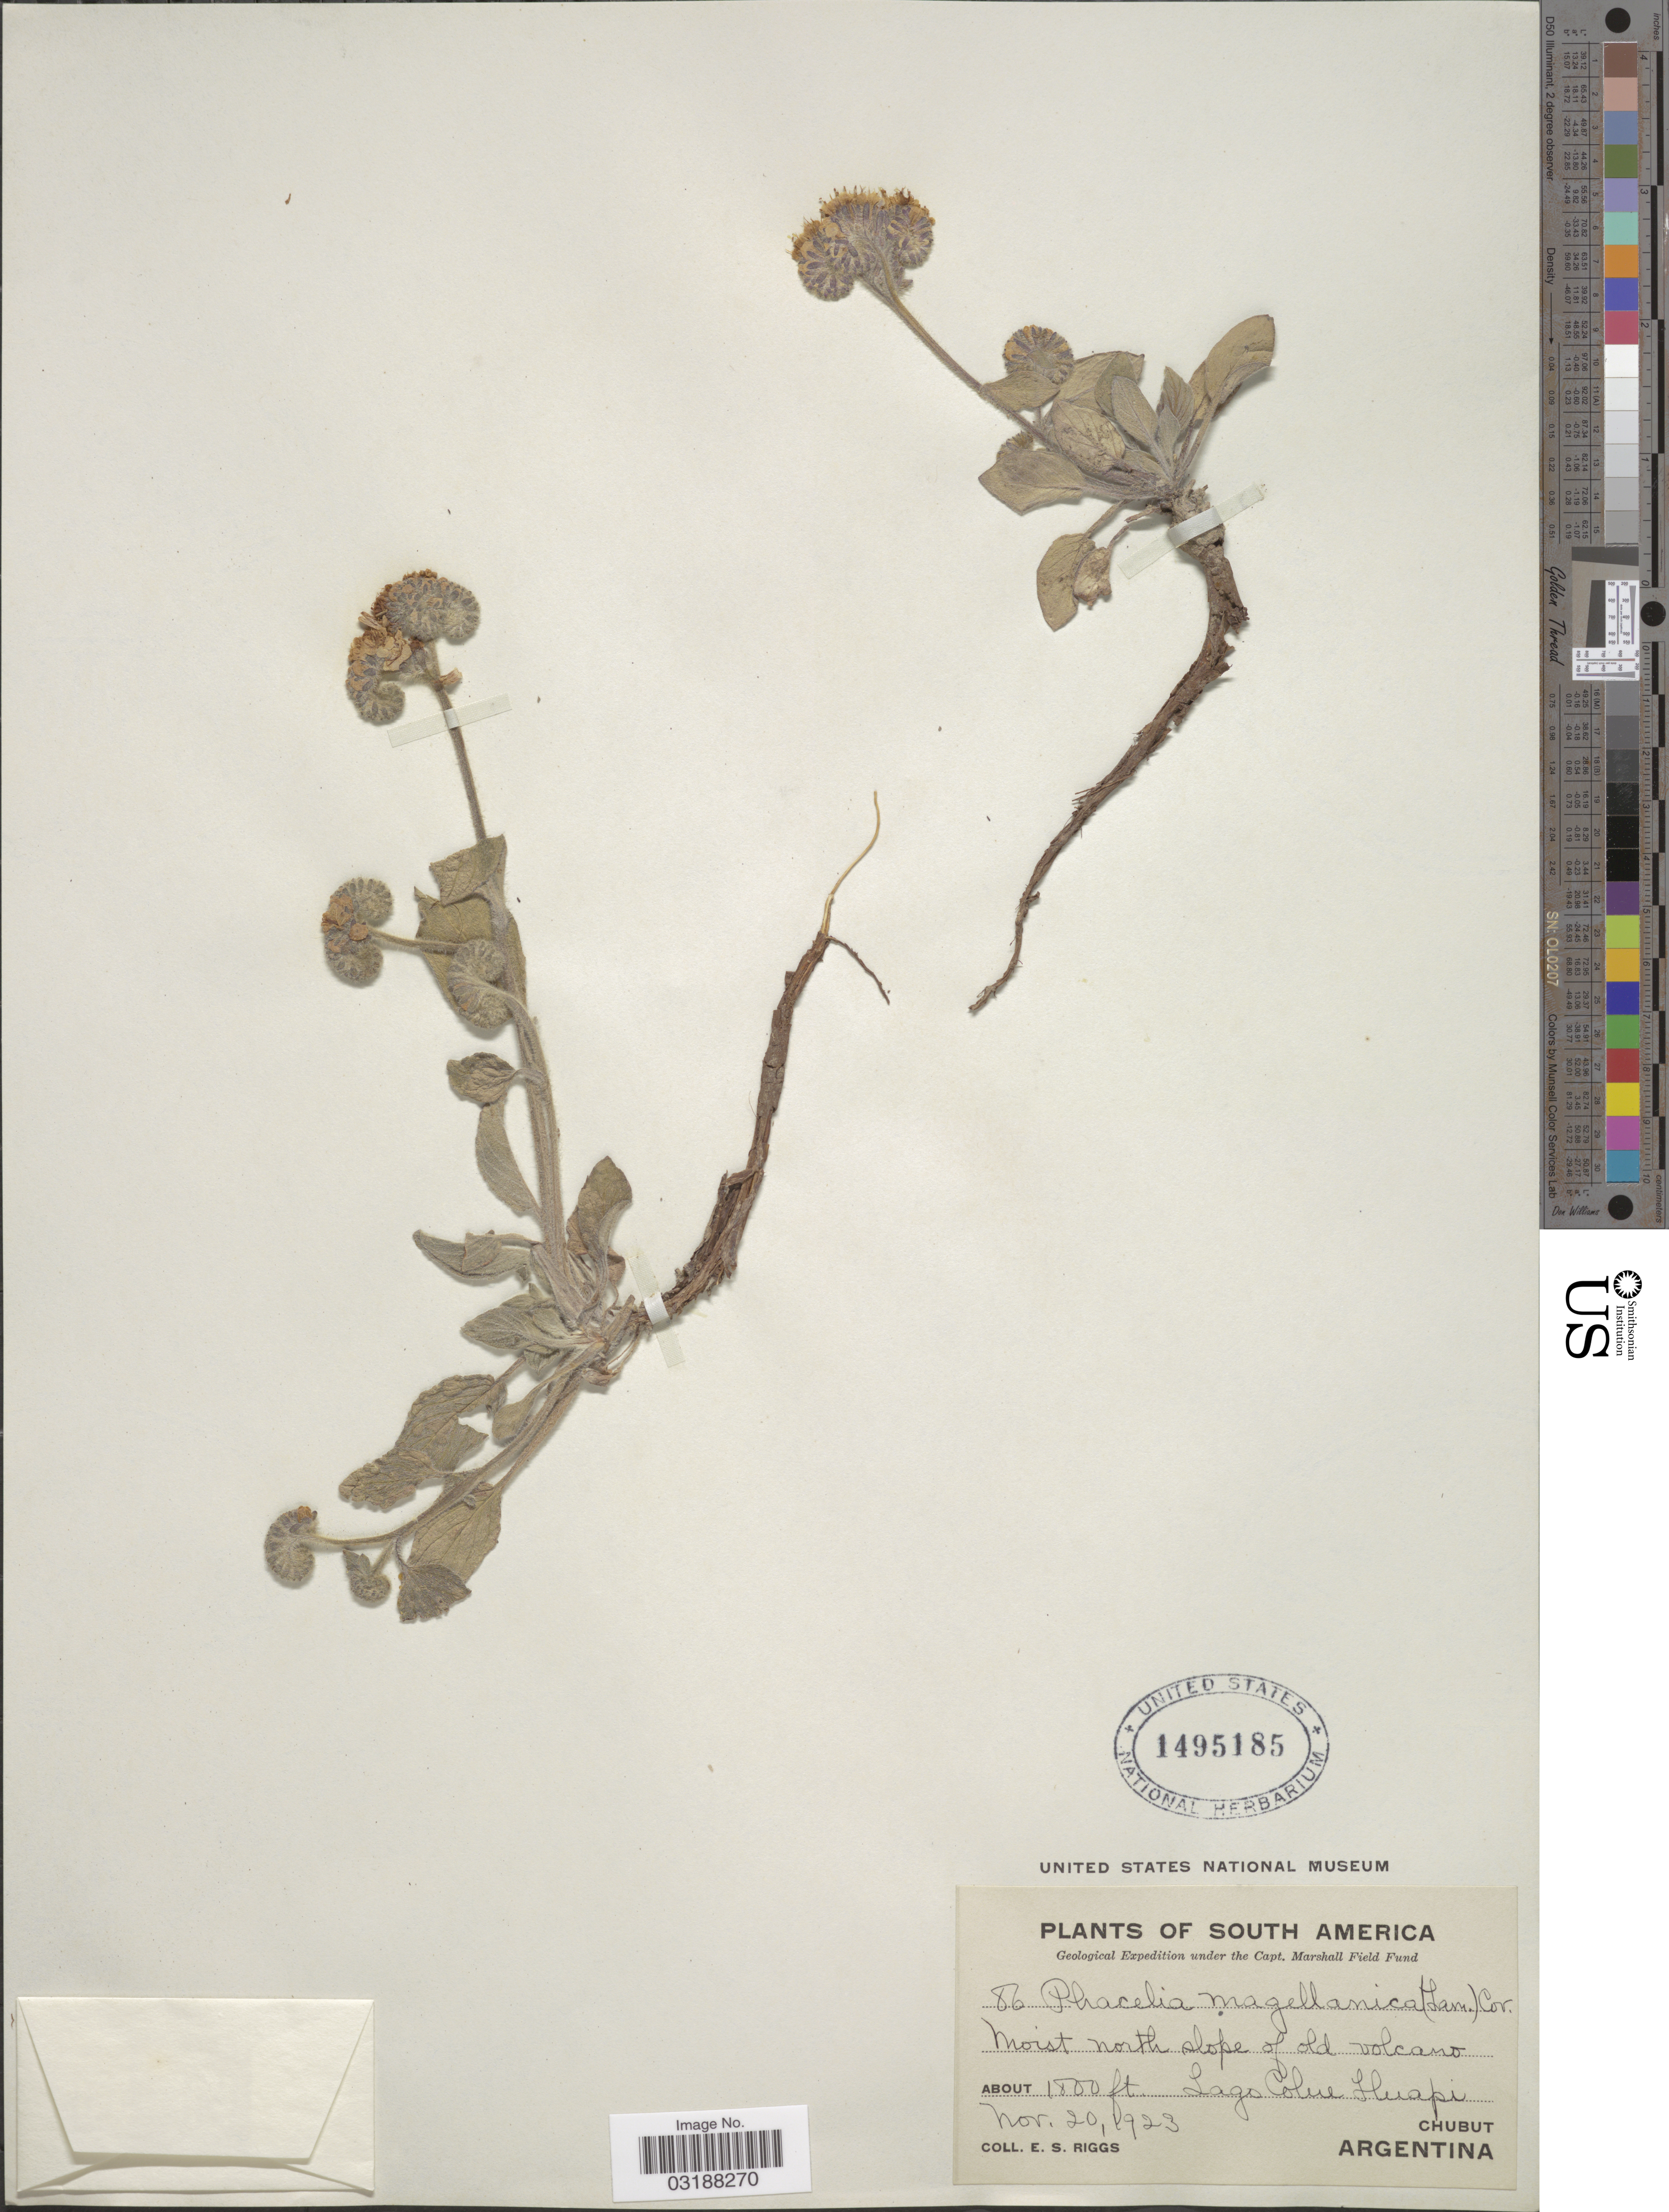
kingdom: Plantae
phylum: Tracheophyta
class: Magnoliopsida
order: Boraginales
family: Hydrophyllaceae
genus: Phacelia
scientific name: Phacelia magellanica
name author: (Lam.) Coville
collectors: E. Riggs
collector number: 86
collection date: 1923-11-20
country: Argentina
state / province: Chubut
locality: Moist north slope of old volcano, Lago Colue Huapi.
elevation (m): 549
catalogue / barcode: US 1495185